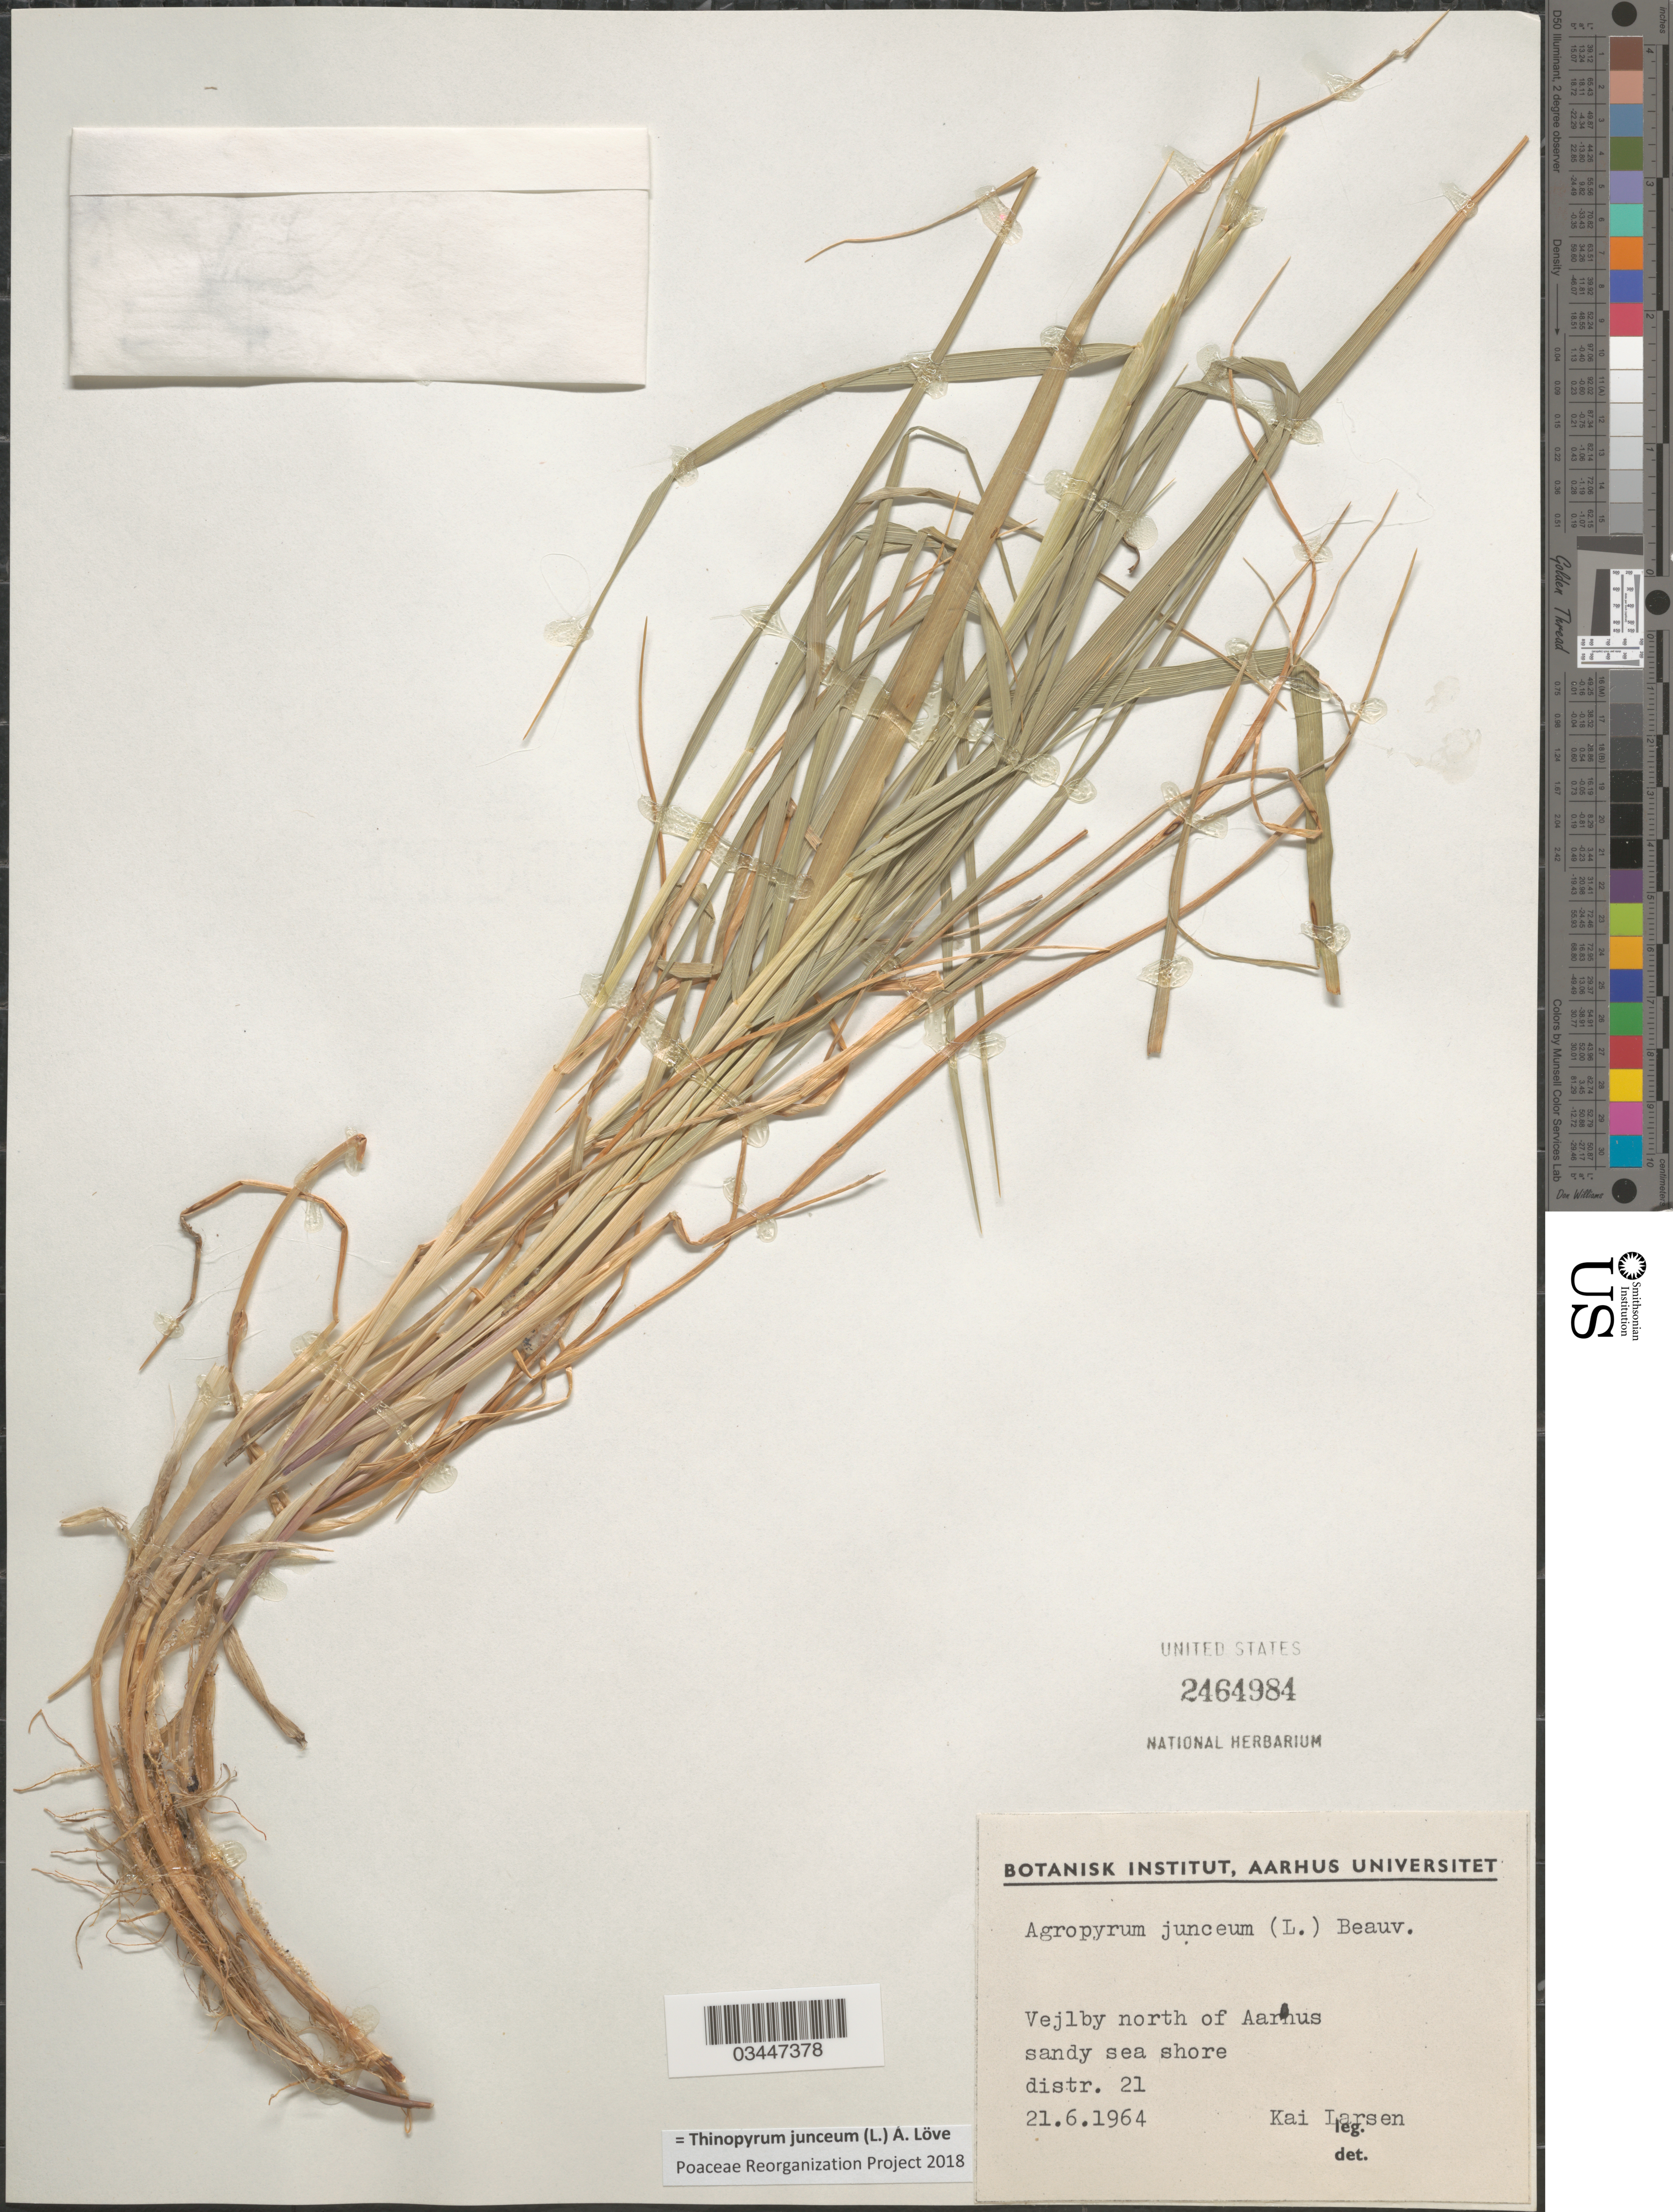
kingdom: Plantae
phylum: Tracheophyta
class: Liliopsida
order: Poales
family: Poaceae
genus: Thinopyrum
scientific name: Thinopyrum junceum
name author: (L.) Á. Löve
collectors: K. Larsen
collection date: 1964-06-21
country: Denmark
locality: Vejlby north of Aarhus. Sandy sea shore distr. 21.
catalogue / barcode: US 2464984